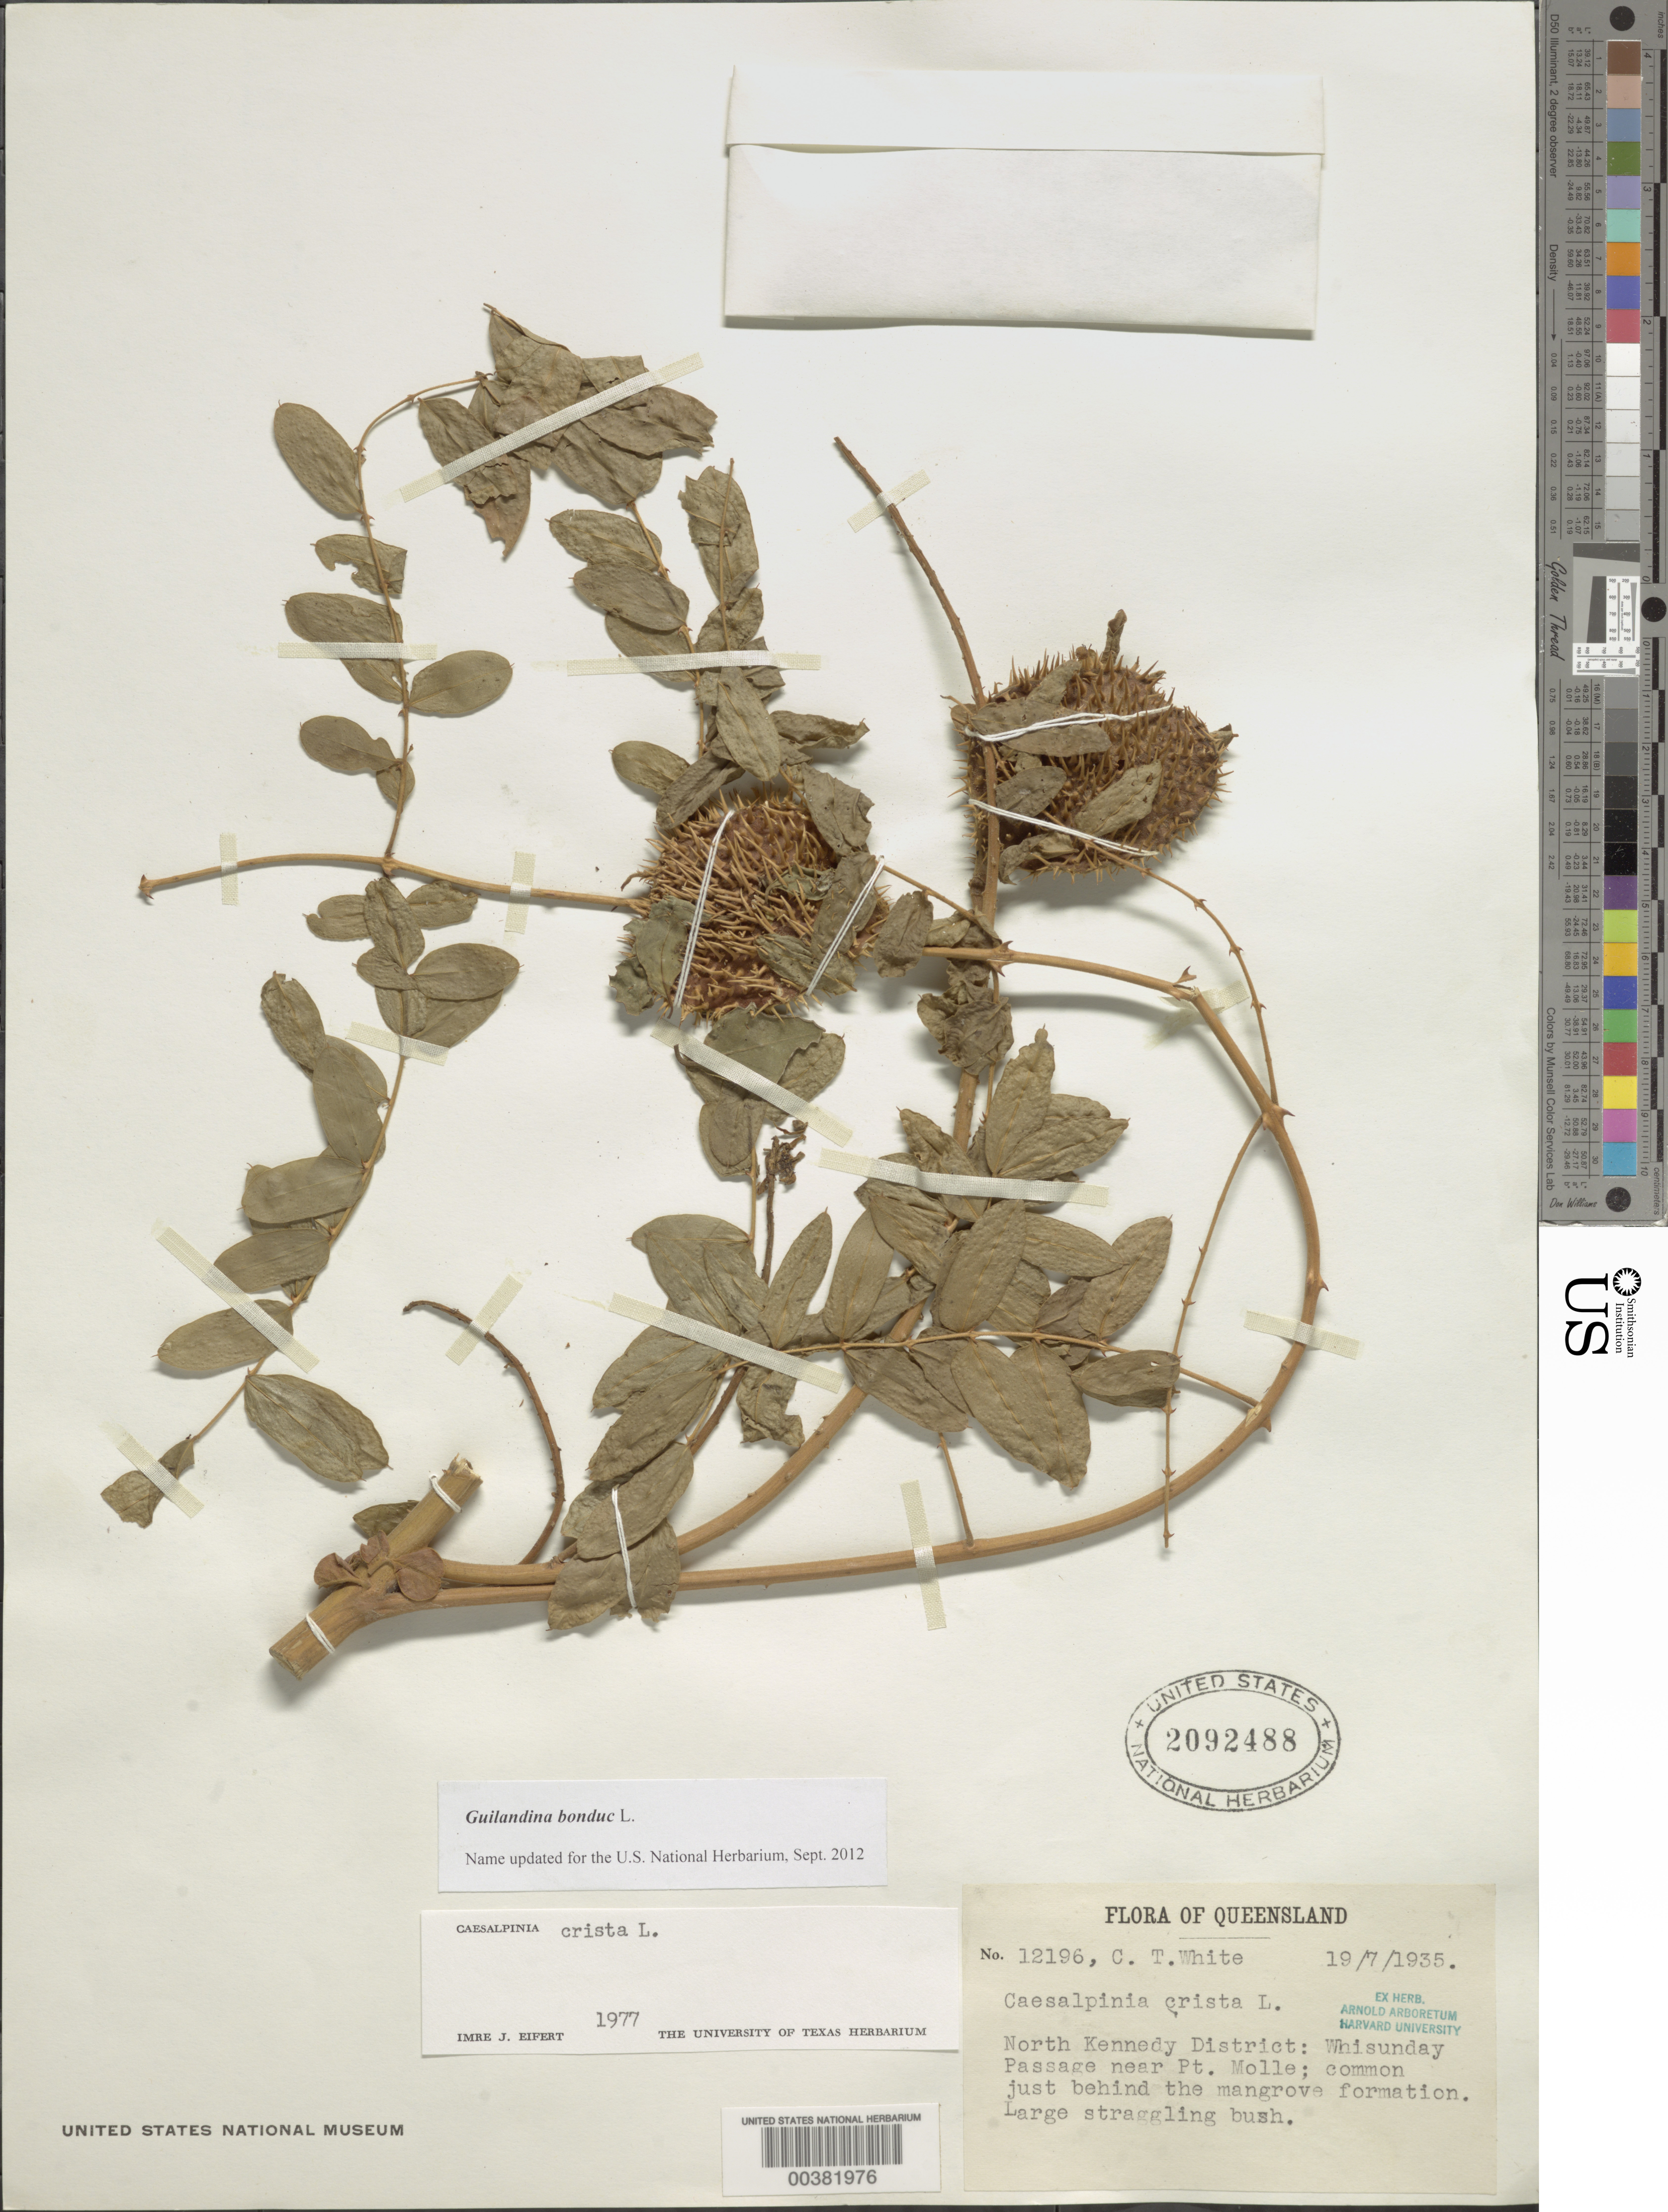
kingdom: Plantae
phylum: Tracheophyta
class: Magnoliopsida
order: Fabales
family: Fabaceae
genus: Guilandina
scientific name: Guilandina bonduc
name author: L.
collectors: C. T. White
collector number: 12196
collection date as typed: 19 Sep 1935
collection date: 1935-09-19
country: Australia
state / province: Queensland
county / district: North Kennedy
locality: North kennedy dist.; whisunday passage near pt. molle, just behind the mangrove formation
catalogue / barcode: US 2092488